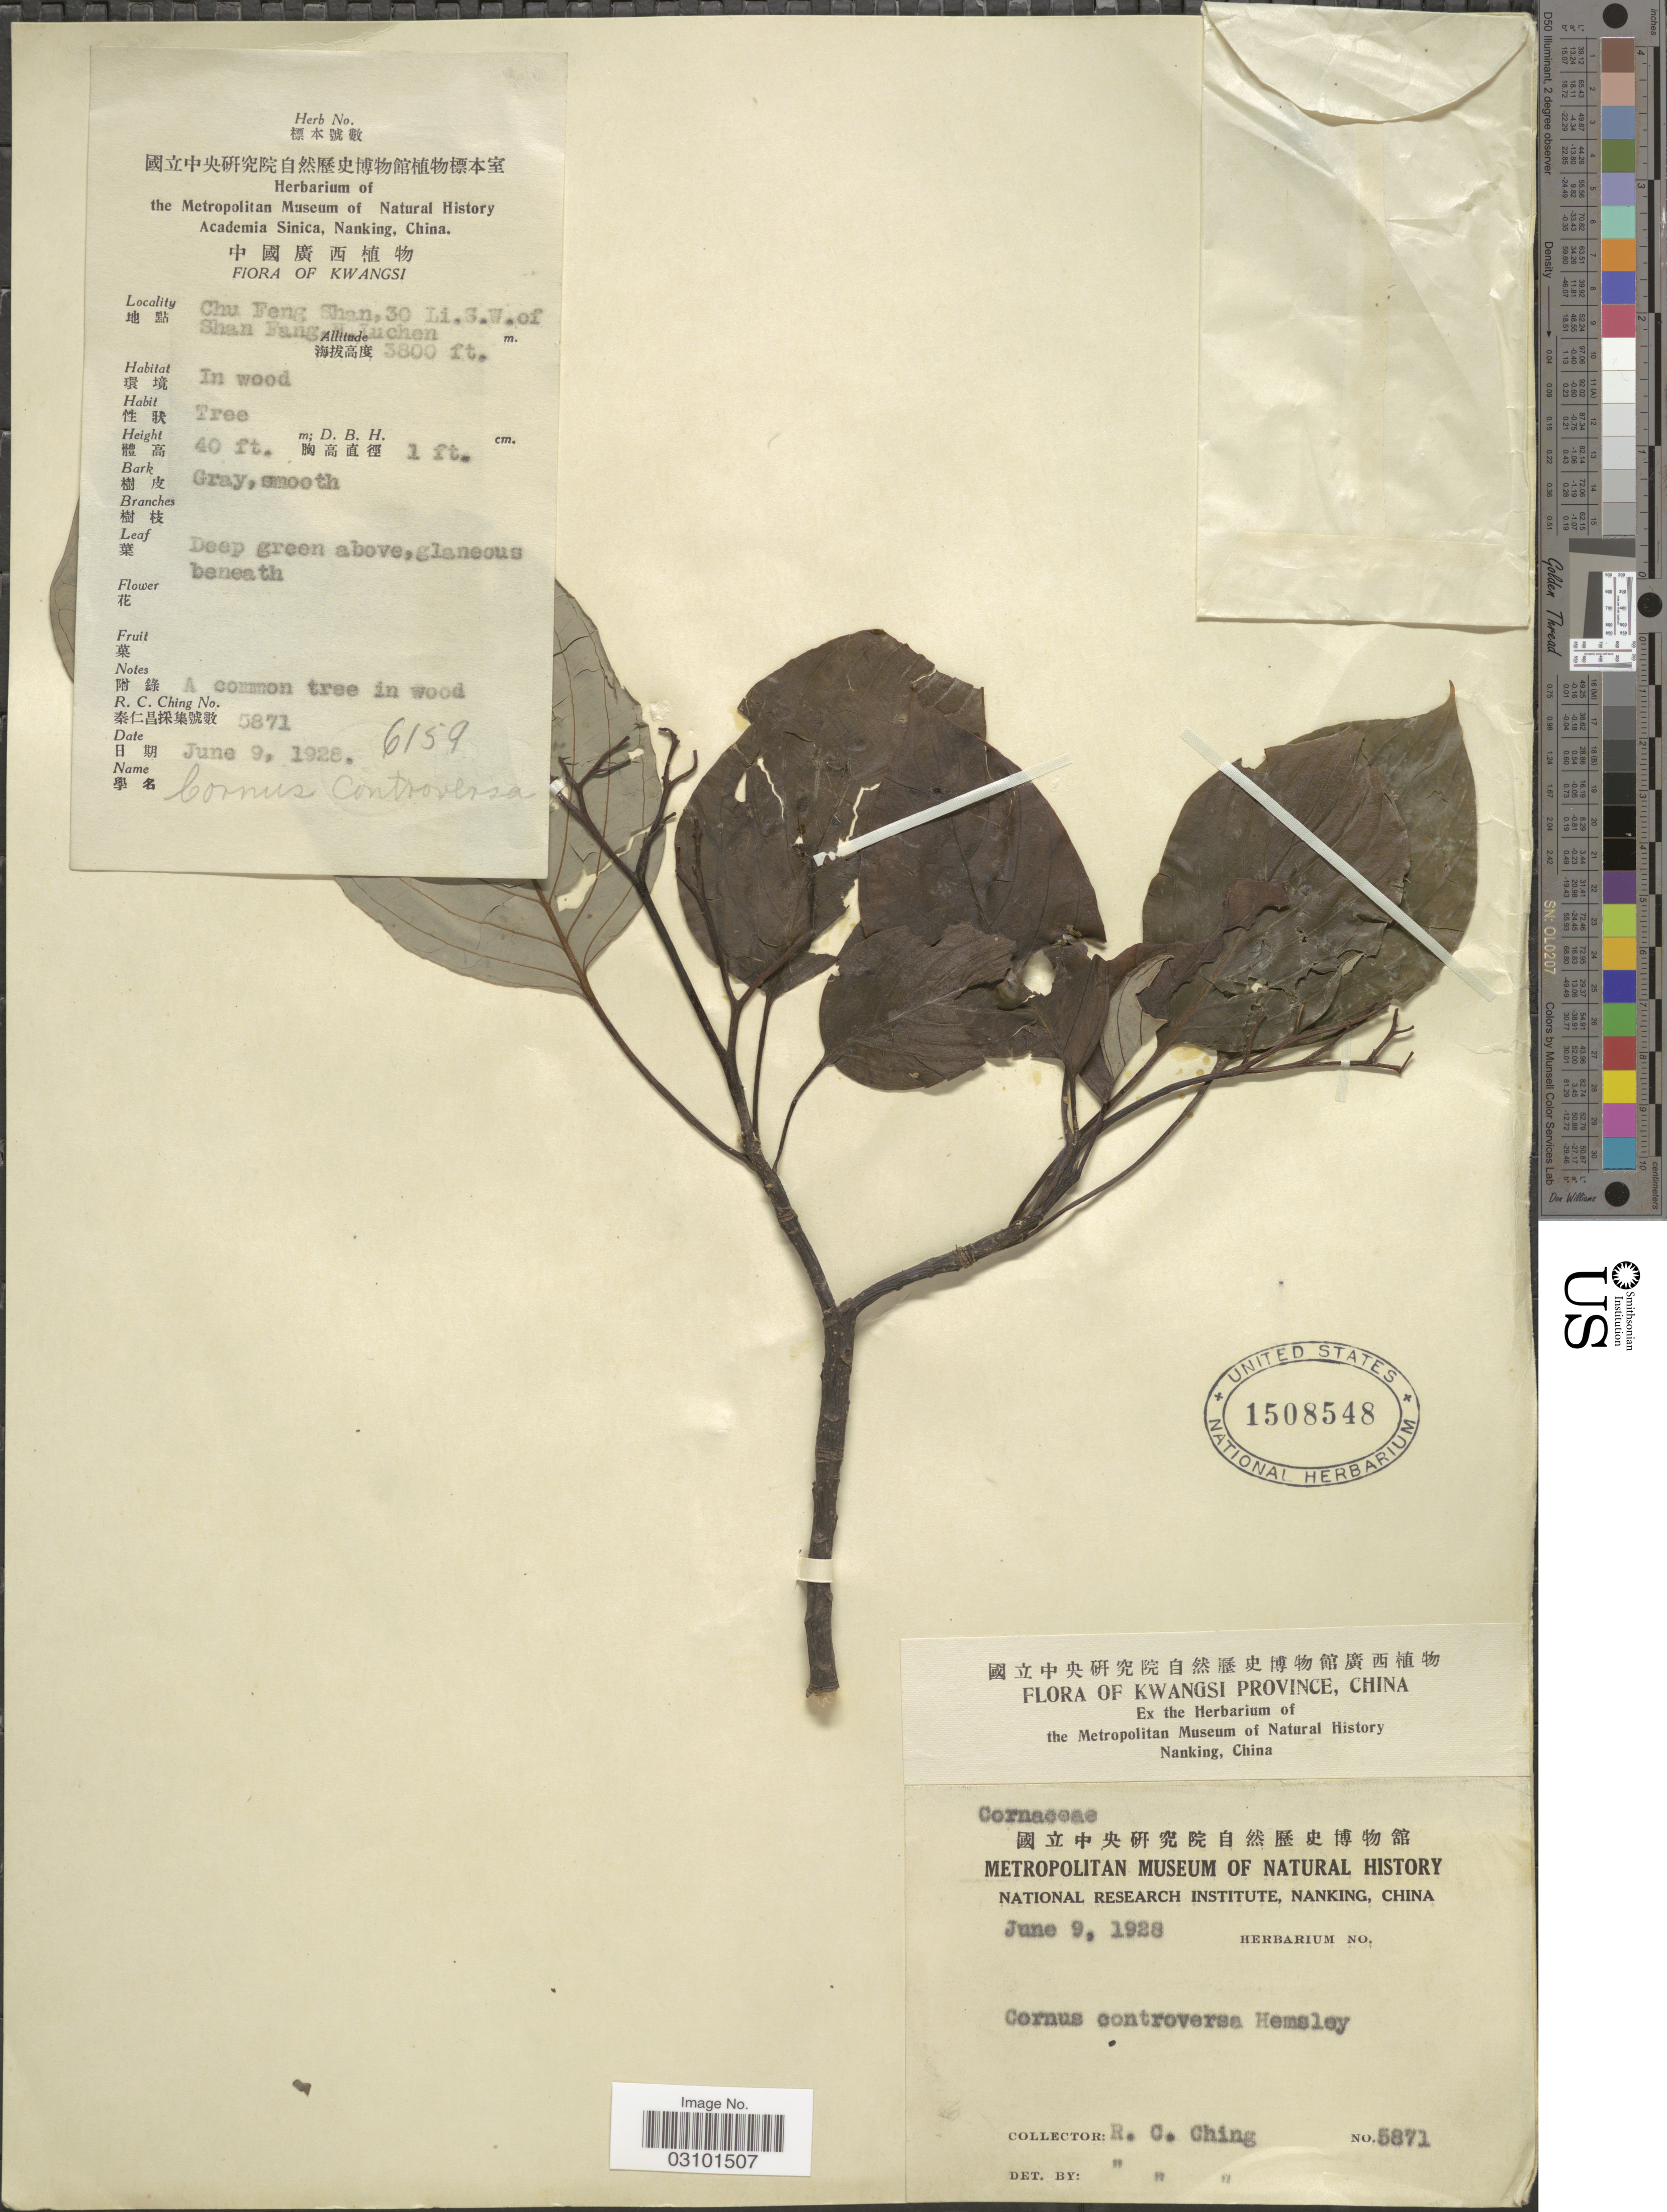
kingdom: Plantae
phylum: Tracheophyta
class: Magnoliopsida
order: Cornales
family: Cornaceae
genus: Cornus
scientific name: Cornus controversa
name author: Hemsl.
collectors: R. C. Ching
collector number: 5871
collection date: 1928-06-09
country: China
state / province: Guangxi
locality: Kwangsi Province. Chu Feng Shan, 30 Li. S. W. of Shan Fang [illegible text] Luchen.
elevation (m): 1158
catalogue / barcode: US 1508548